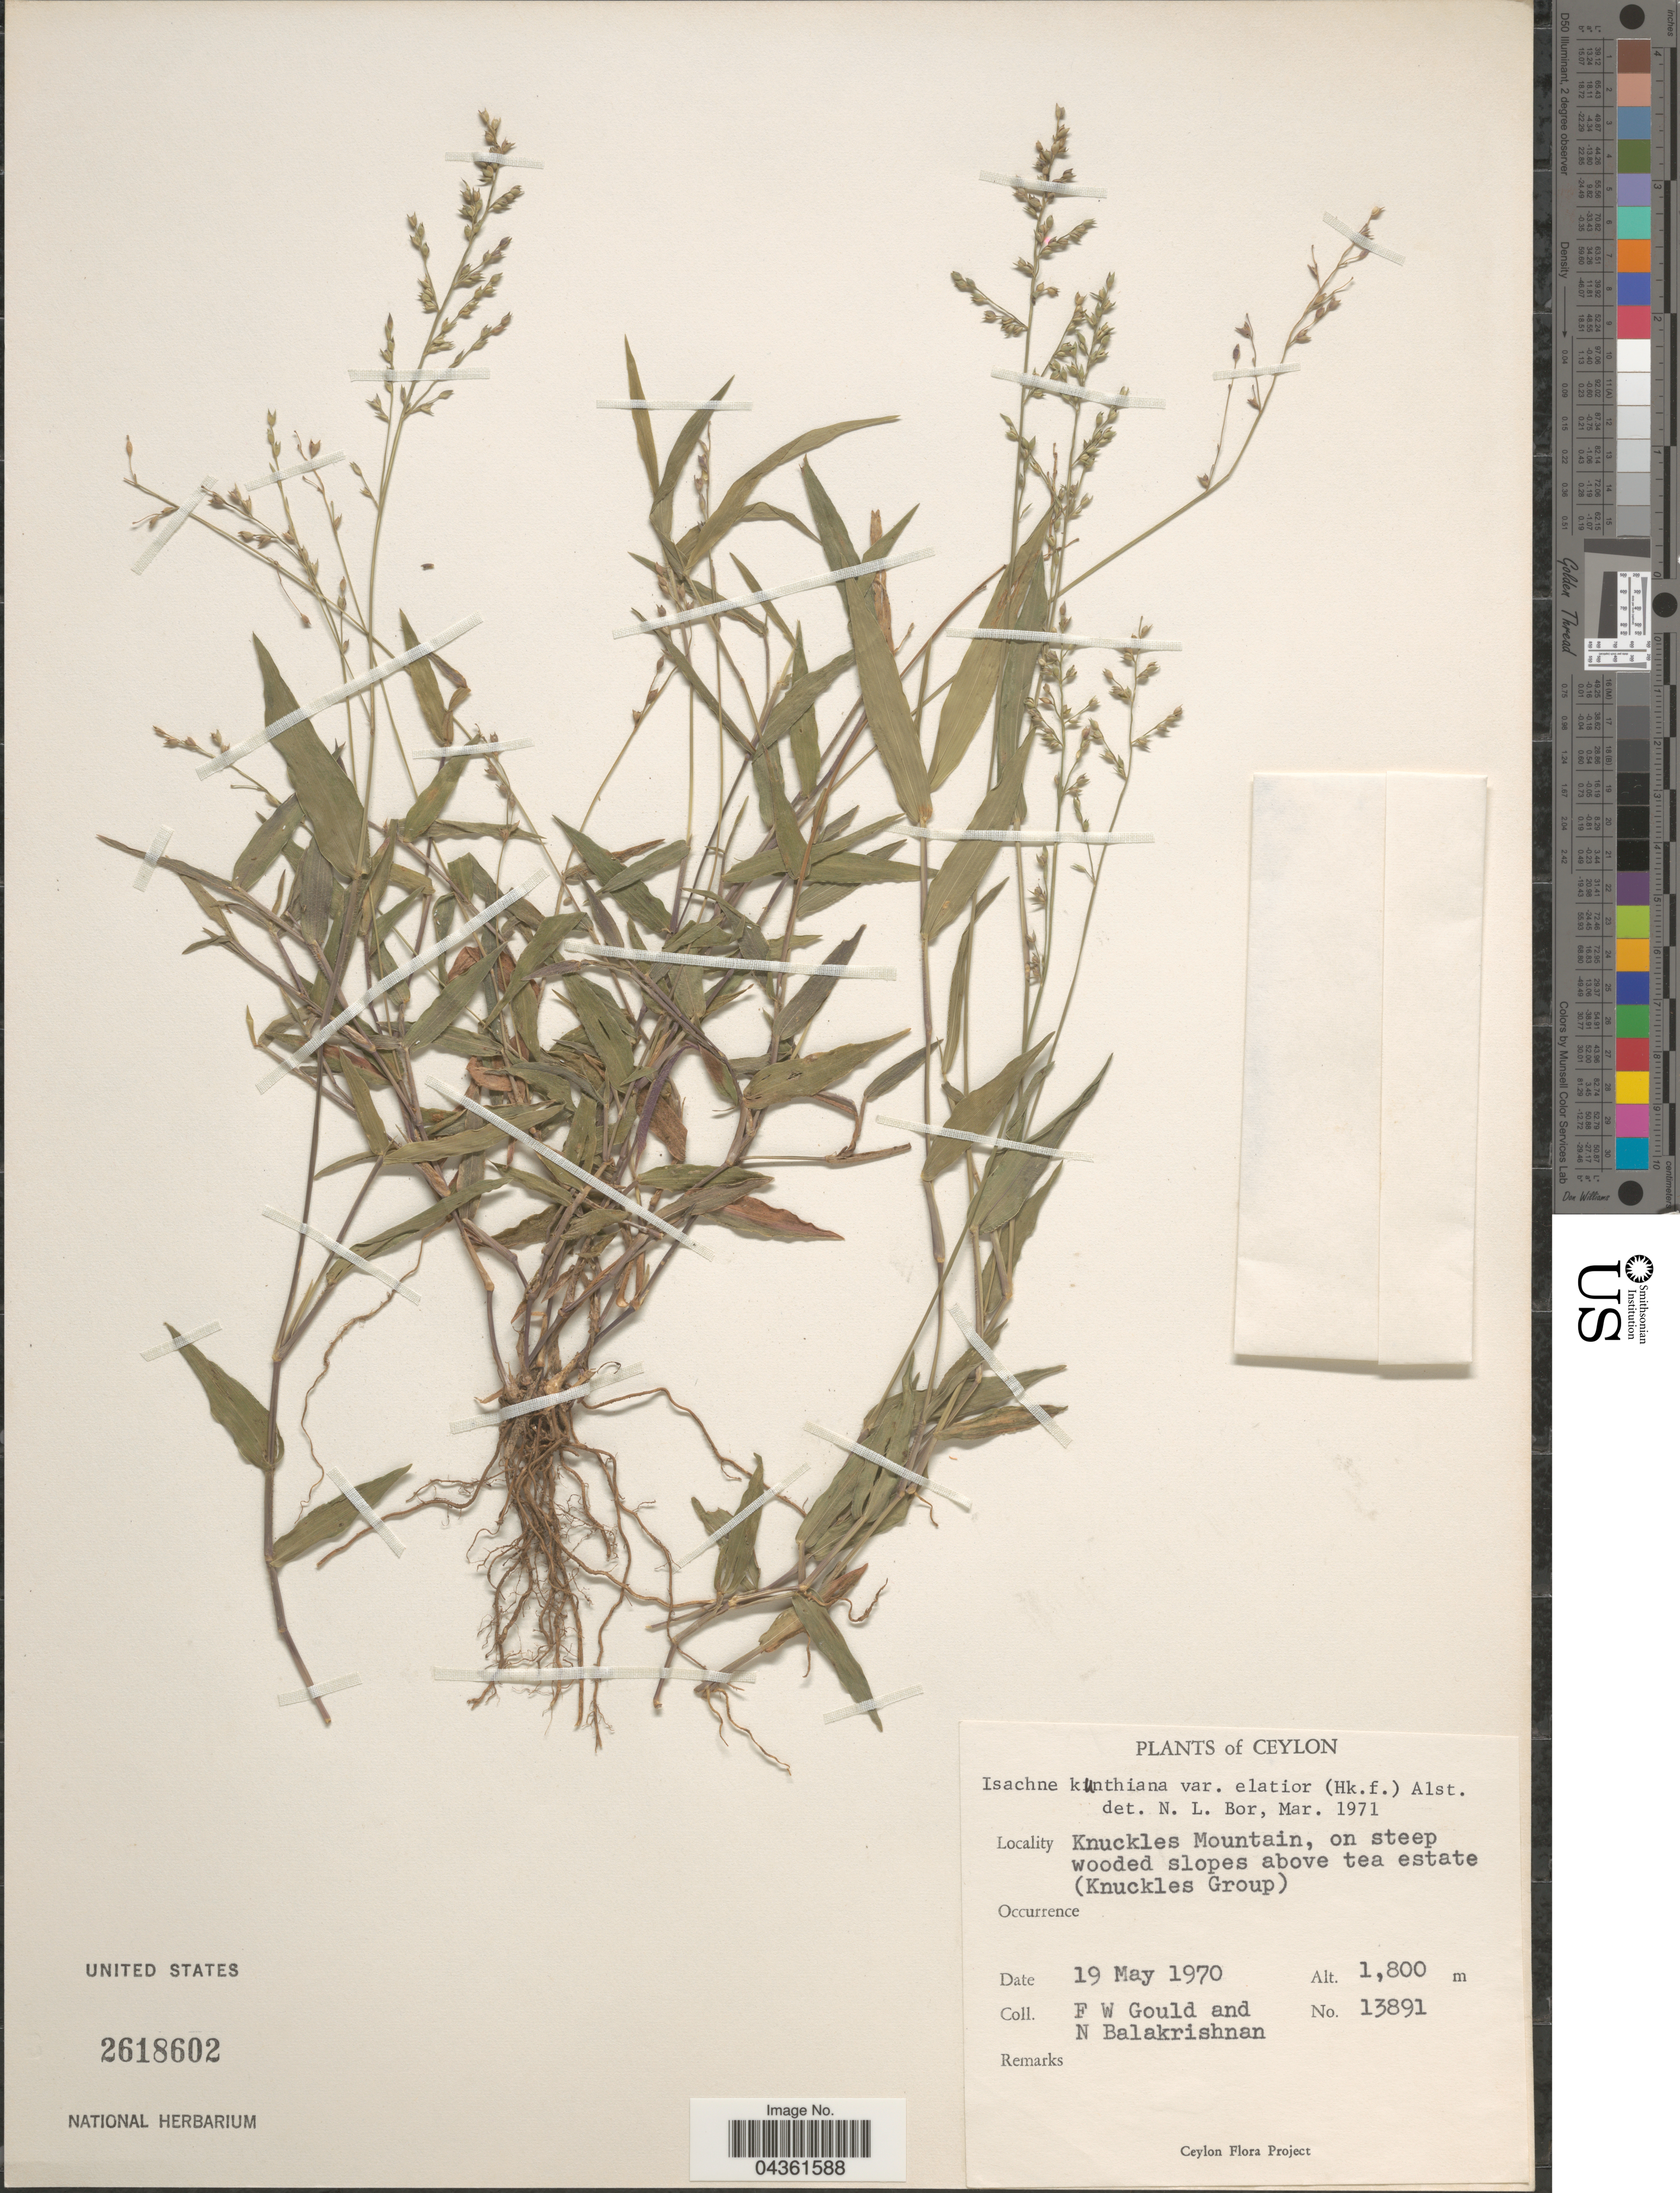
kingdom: Plantae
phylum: Tracheophyta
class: Liliopsida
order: Poales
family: Poaceae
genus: Isachne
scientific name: Isachne kunthiana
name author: (Wight & Arn. ex Steud.) Miq.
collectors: F. W. Gould & N. Balakrishnan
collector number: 13891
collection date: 1970-05-19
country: Sri Lanka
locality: Ceylon. Knuckles Mountain, on steep wooded slopes above tea estate (Knuckles Group).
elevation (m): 1800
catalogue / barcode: US 2618602